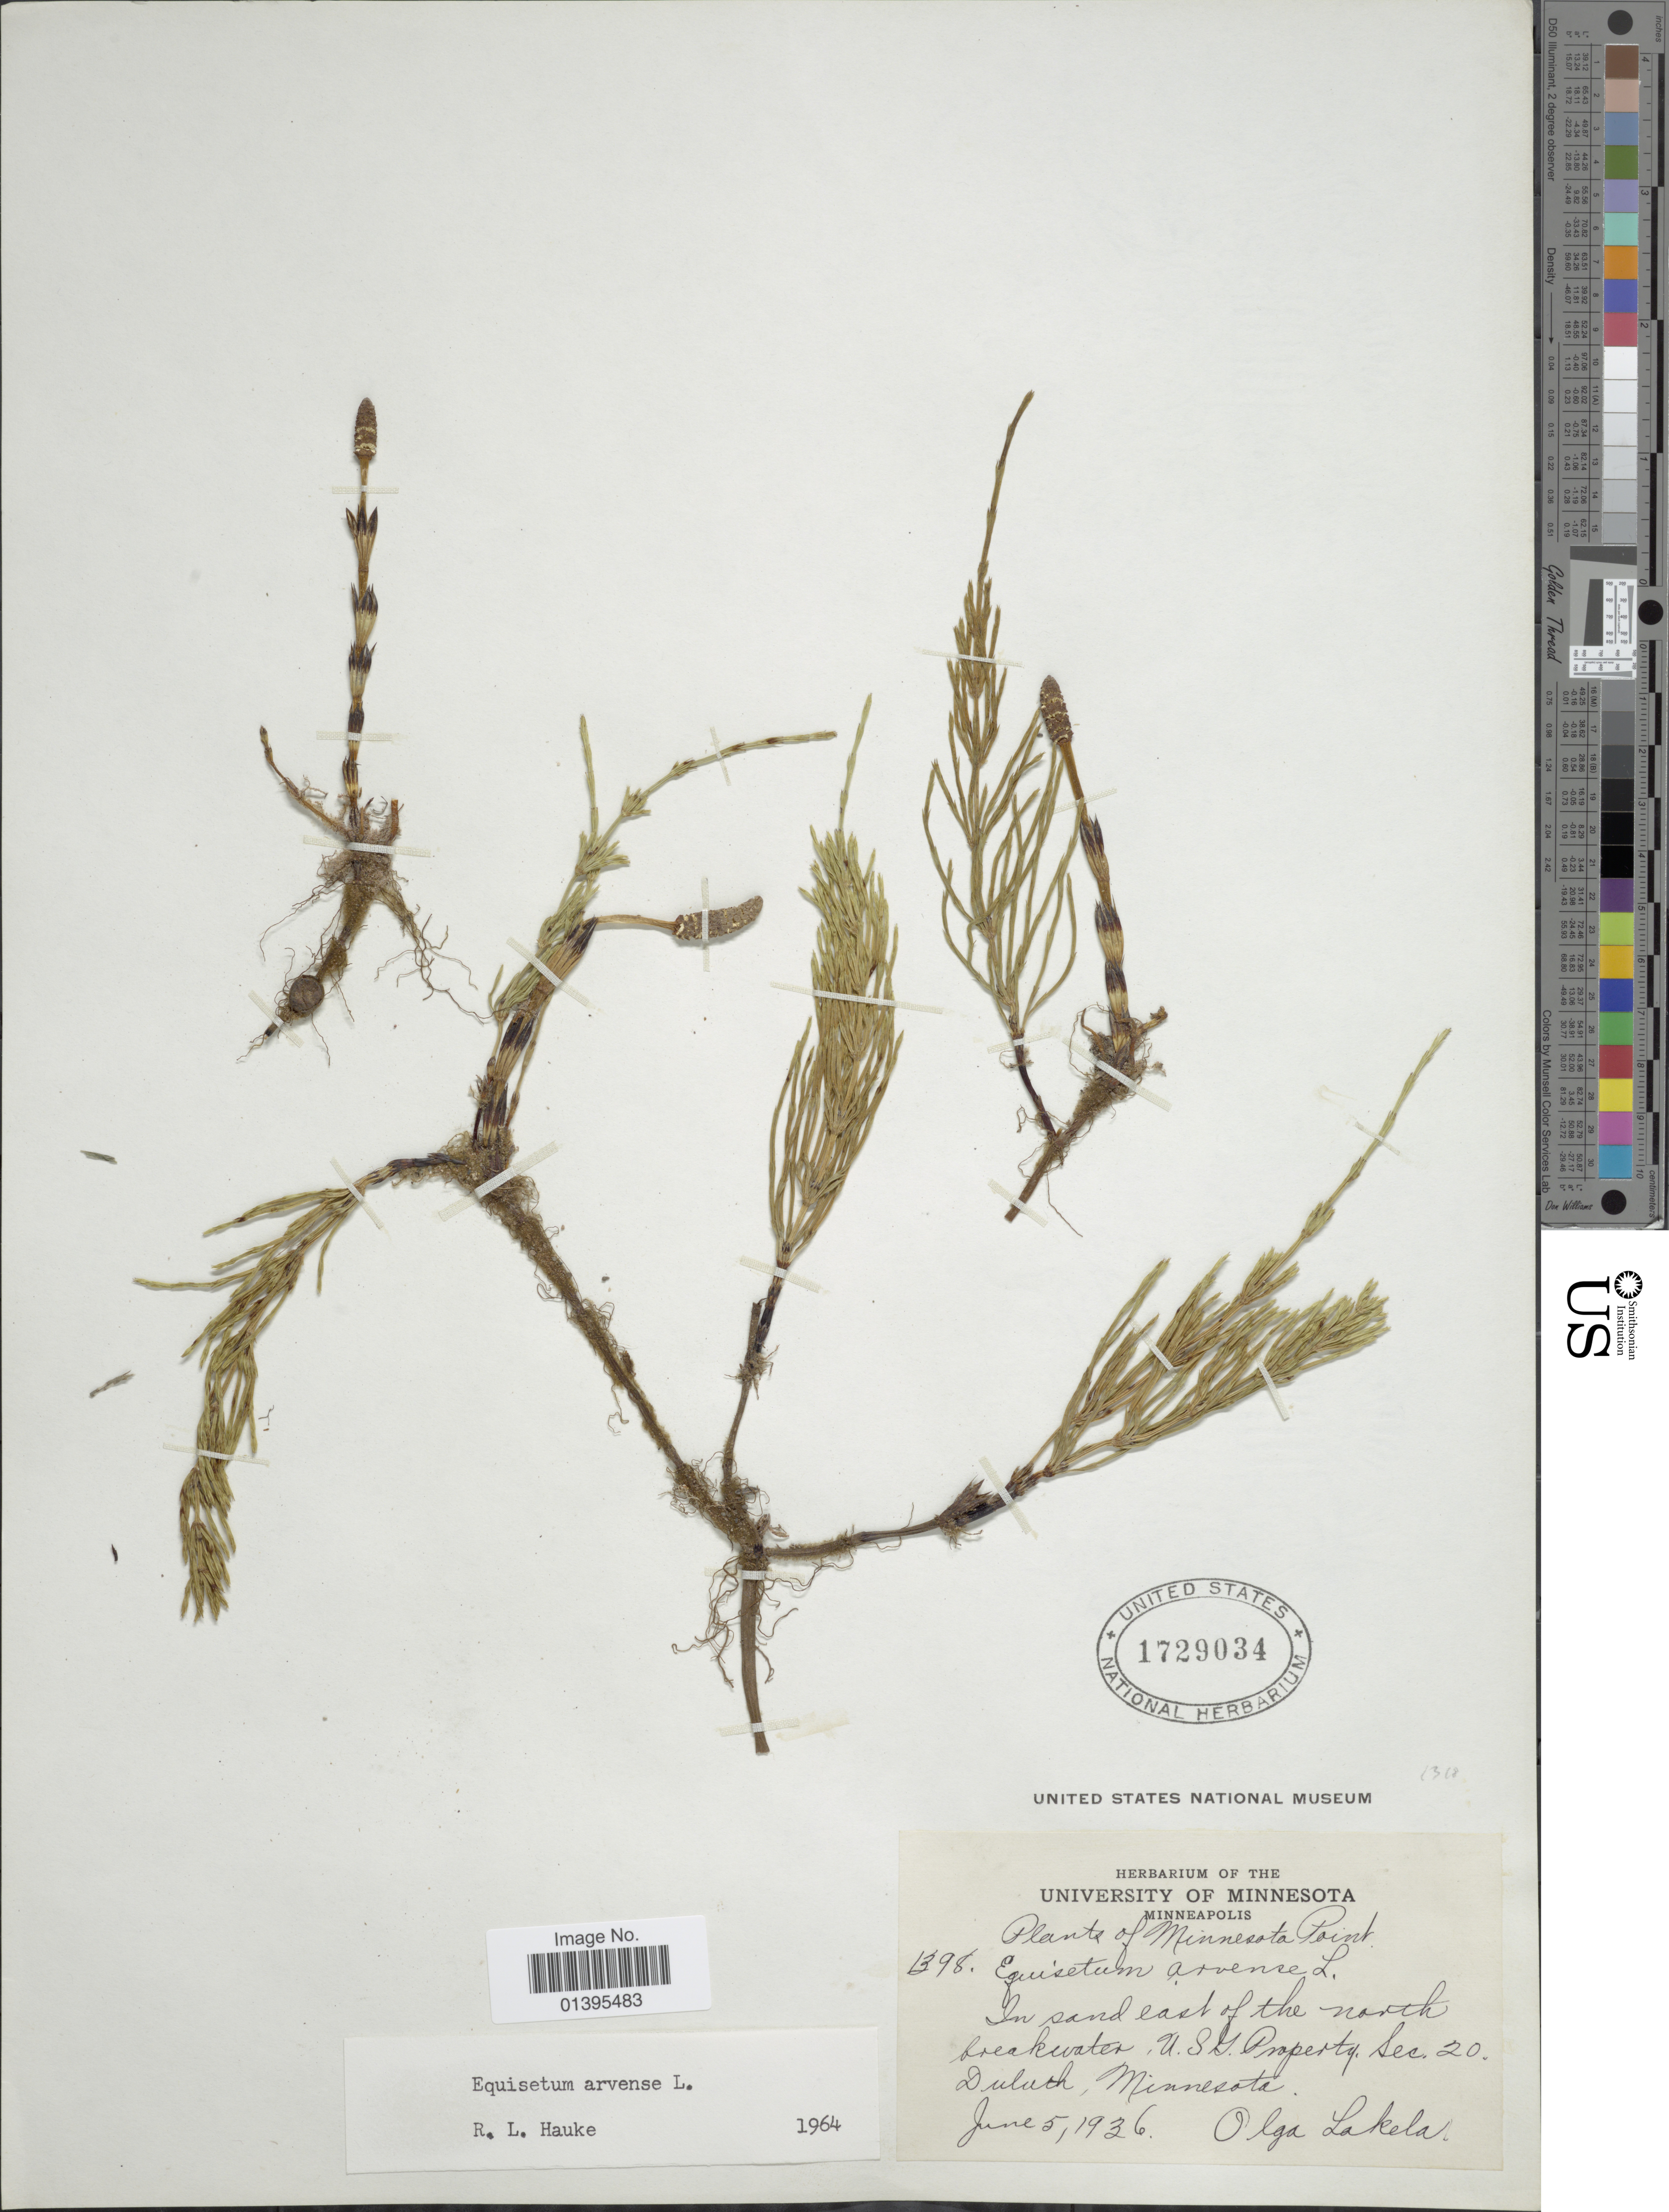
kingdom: Plantae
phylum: Tracheophyta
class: Polypodiopsida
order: Equisetales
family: Equisetaceae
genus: Equisetum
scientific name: Equisetum arvense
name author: L.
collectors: O. K. Lakela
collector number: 1398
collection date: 1936-06-05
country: United States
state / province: Minnesota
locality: Minneapolis, in sand east of the north Creekwater, U.S.G. Property Sec. 20, Duluth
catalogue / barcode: US 1729034